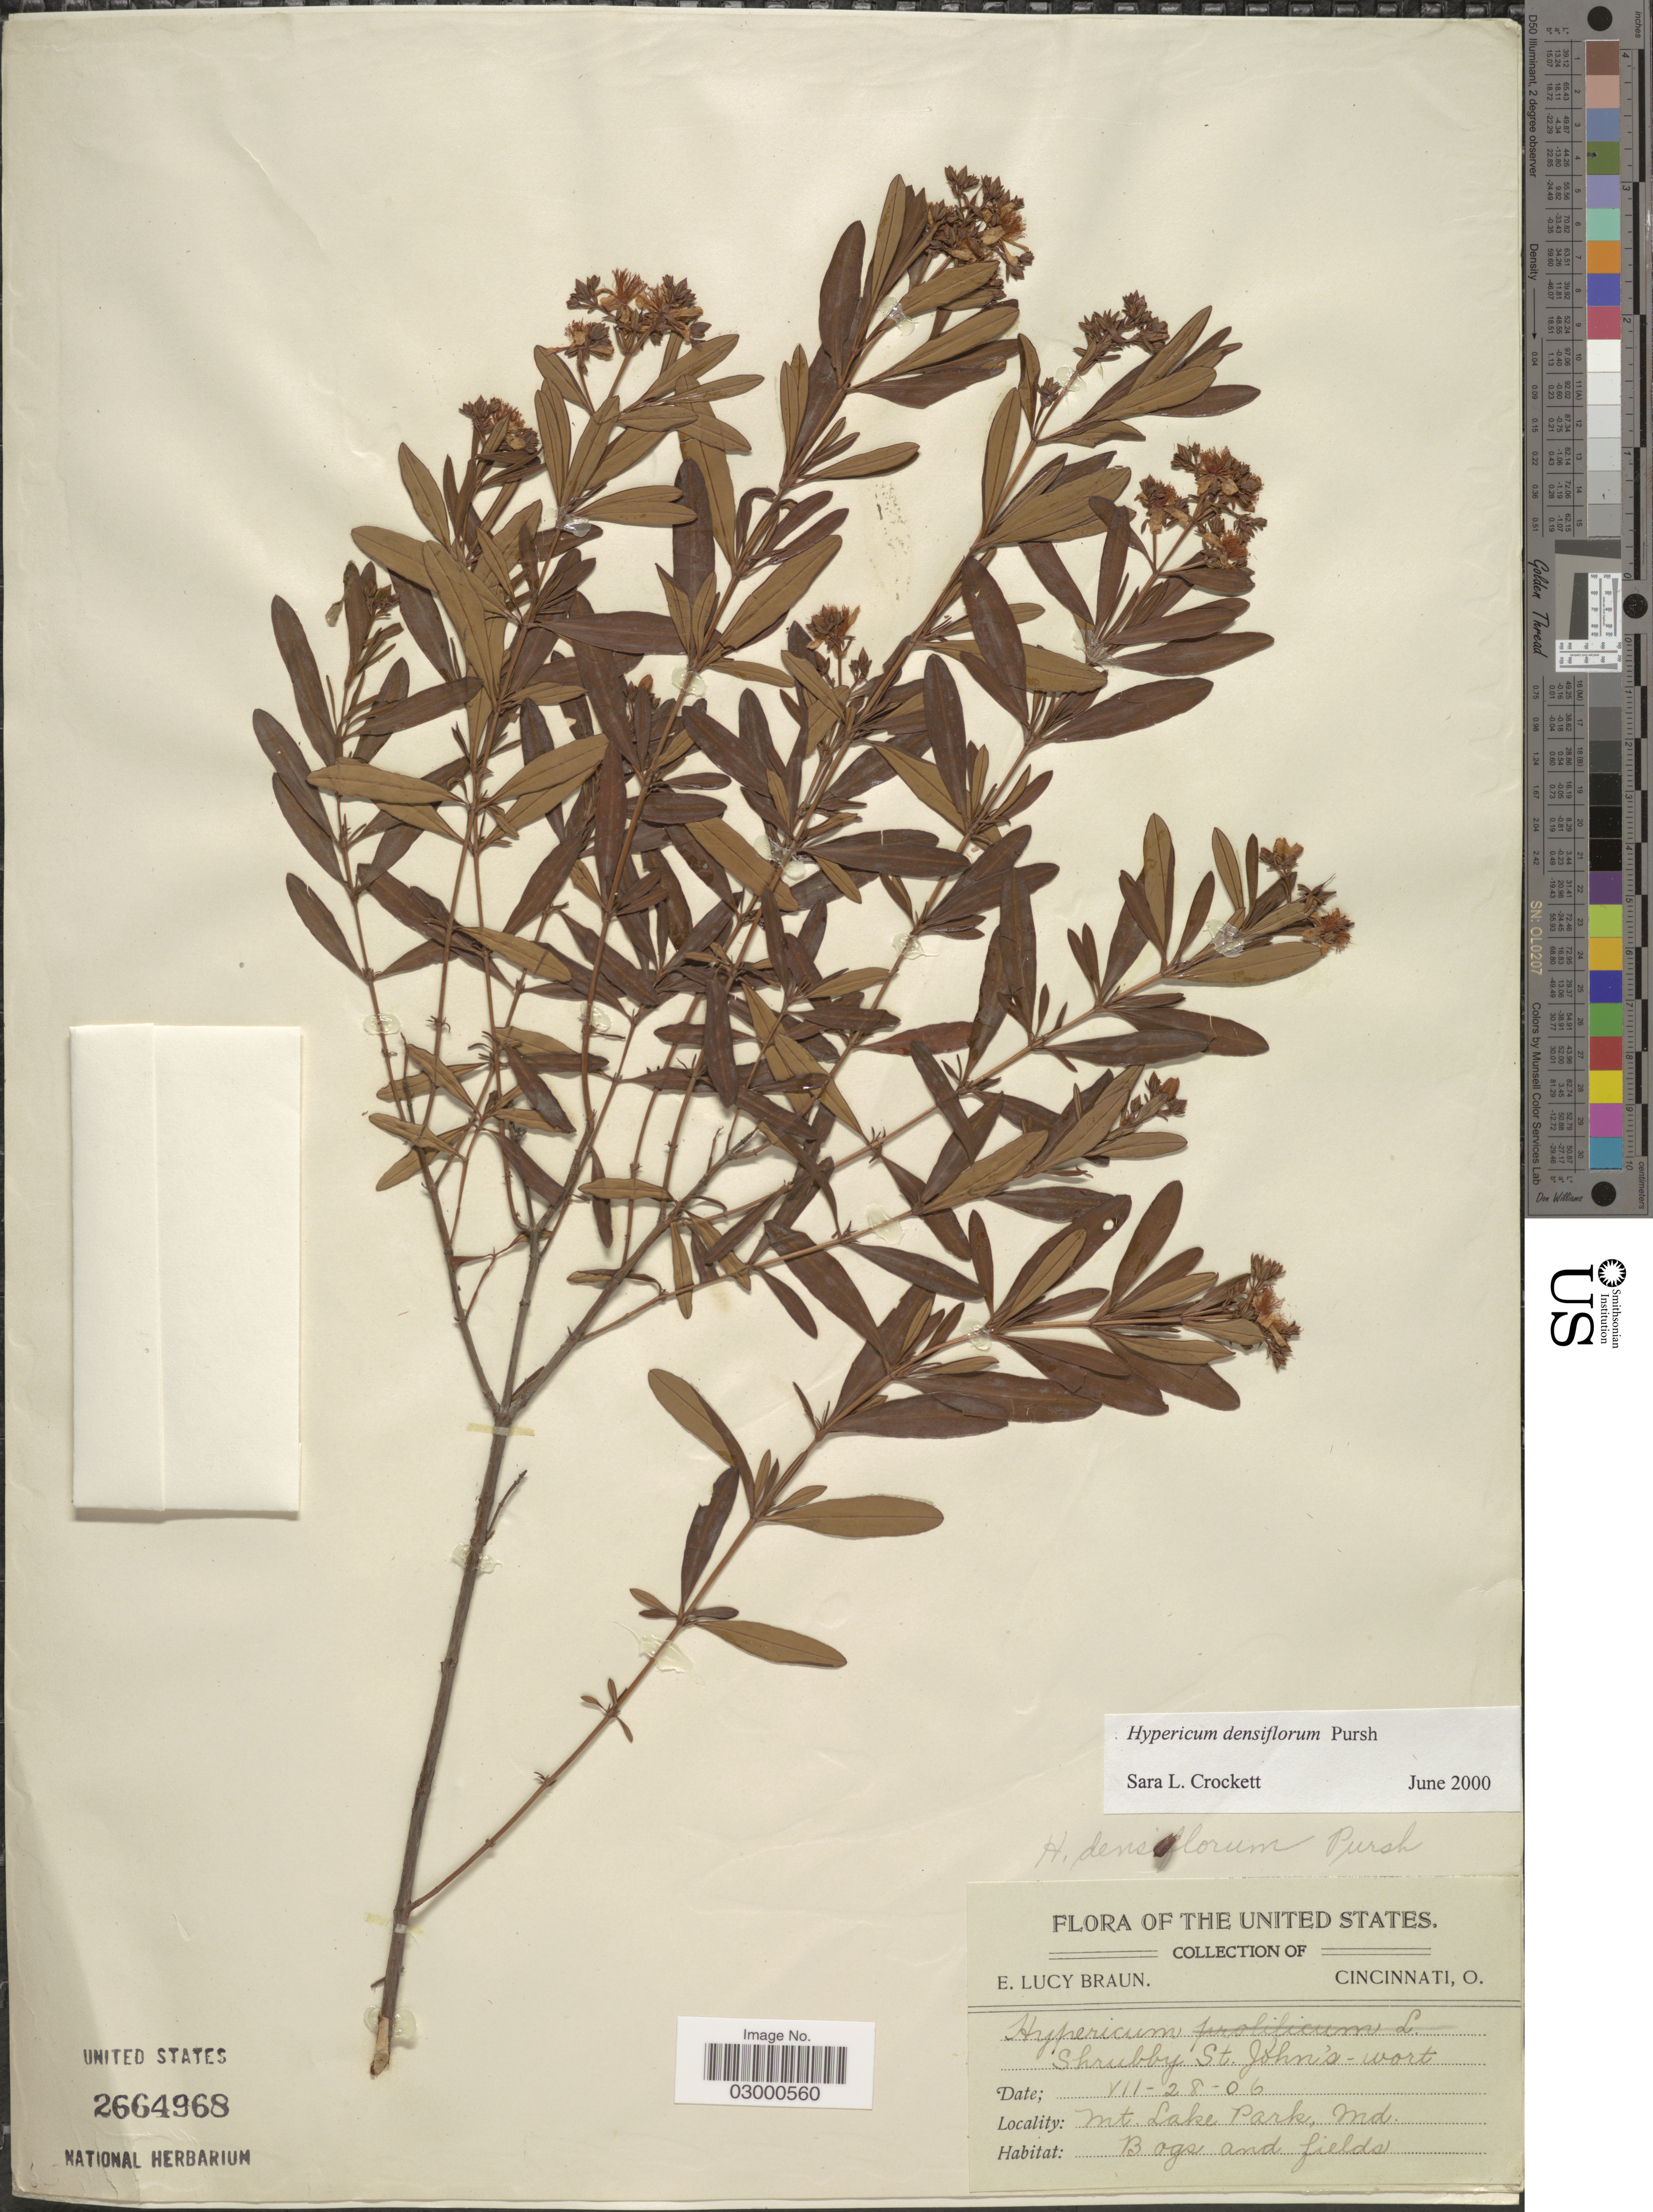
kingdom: Plantae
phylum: Tracheophyta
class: Magnoliopsida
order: Malpighiales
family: Hypericaceae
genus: Hypericum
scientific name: Hypericum densiflorum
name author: Pursh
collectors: E. L. Braun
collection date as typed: Transcribed d/m/y: 28/7/6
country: United States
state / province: Maryland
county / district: Garrett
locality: Mt. Lake Park.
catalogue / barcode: US 2664968